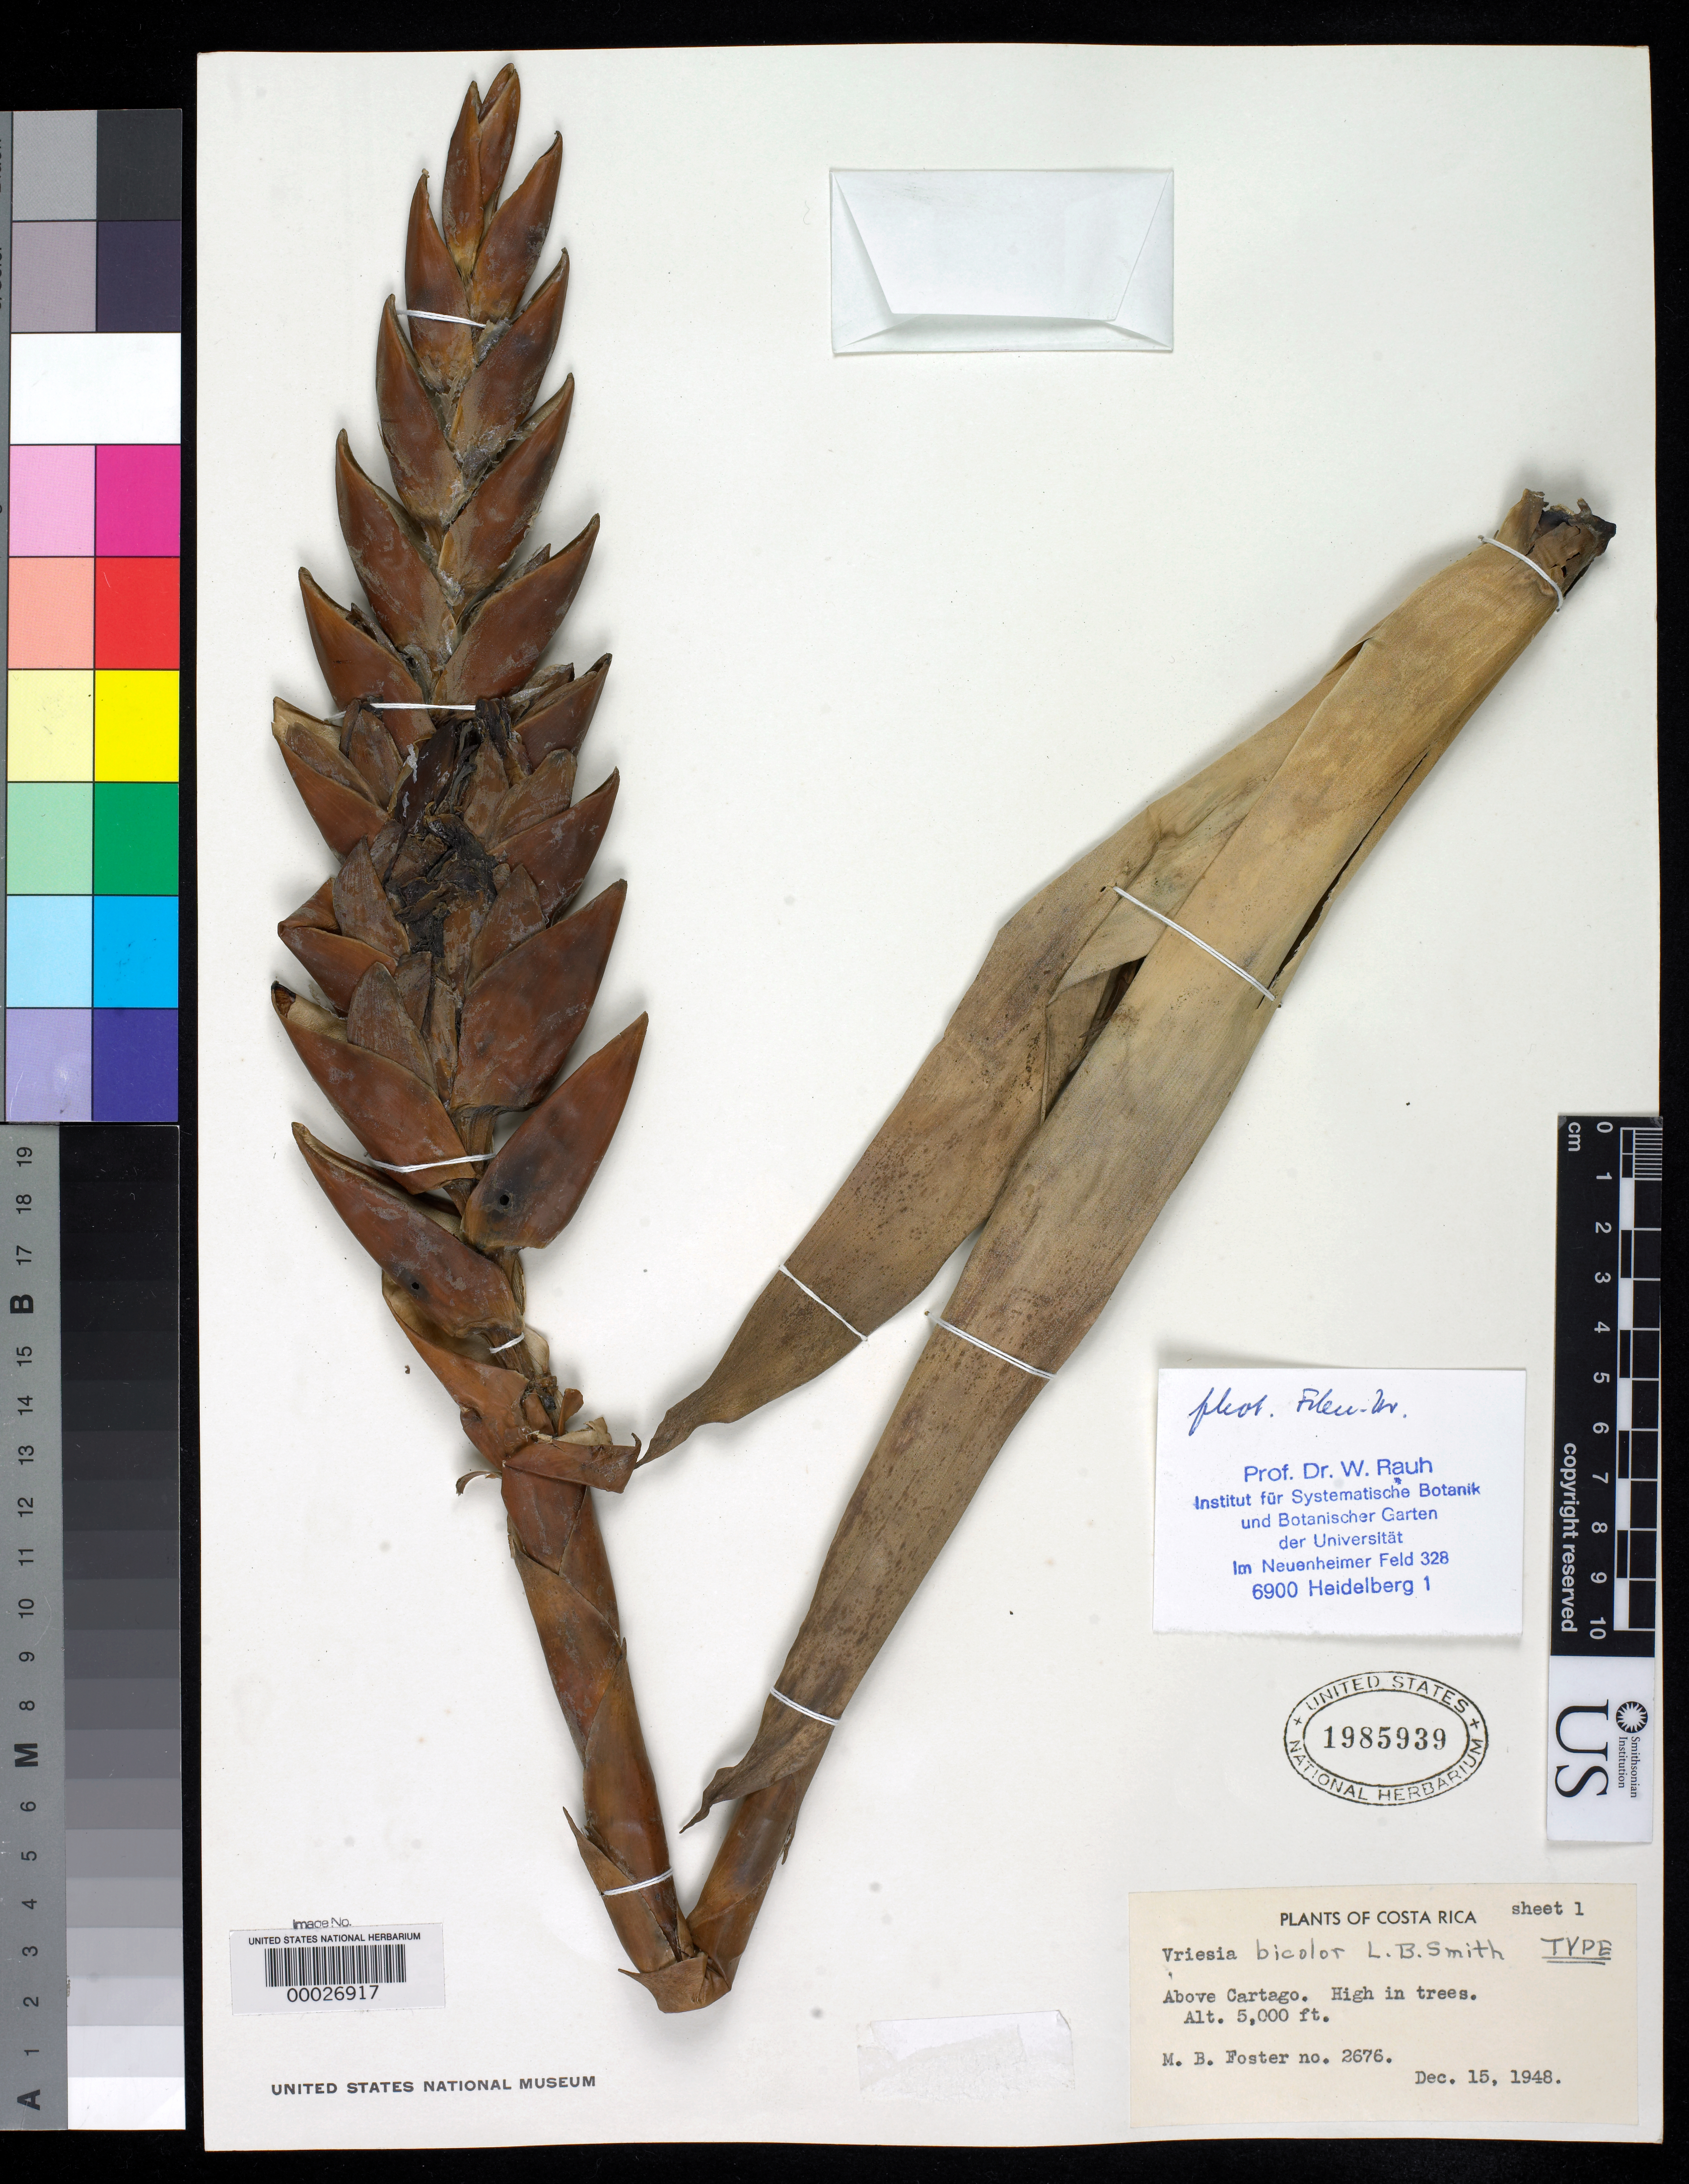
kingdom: Plantae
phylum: Tracheophyta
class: Liliopsida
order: Poales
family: Bromeliaceae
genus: Vriesea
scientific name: Vriesea bicolor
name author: L.B. Sm.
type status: Holotype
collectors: M. B. Foster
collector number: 2676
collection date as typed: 15 Dec 1948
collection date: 1948-12-15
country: Costa Rica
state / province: Cartago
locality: Above Cartago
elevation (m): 1500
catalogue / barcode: US 1985939